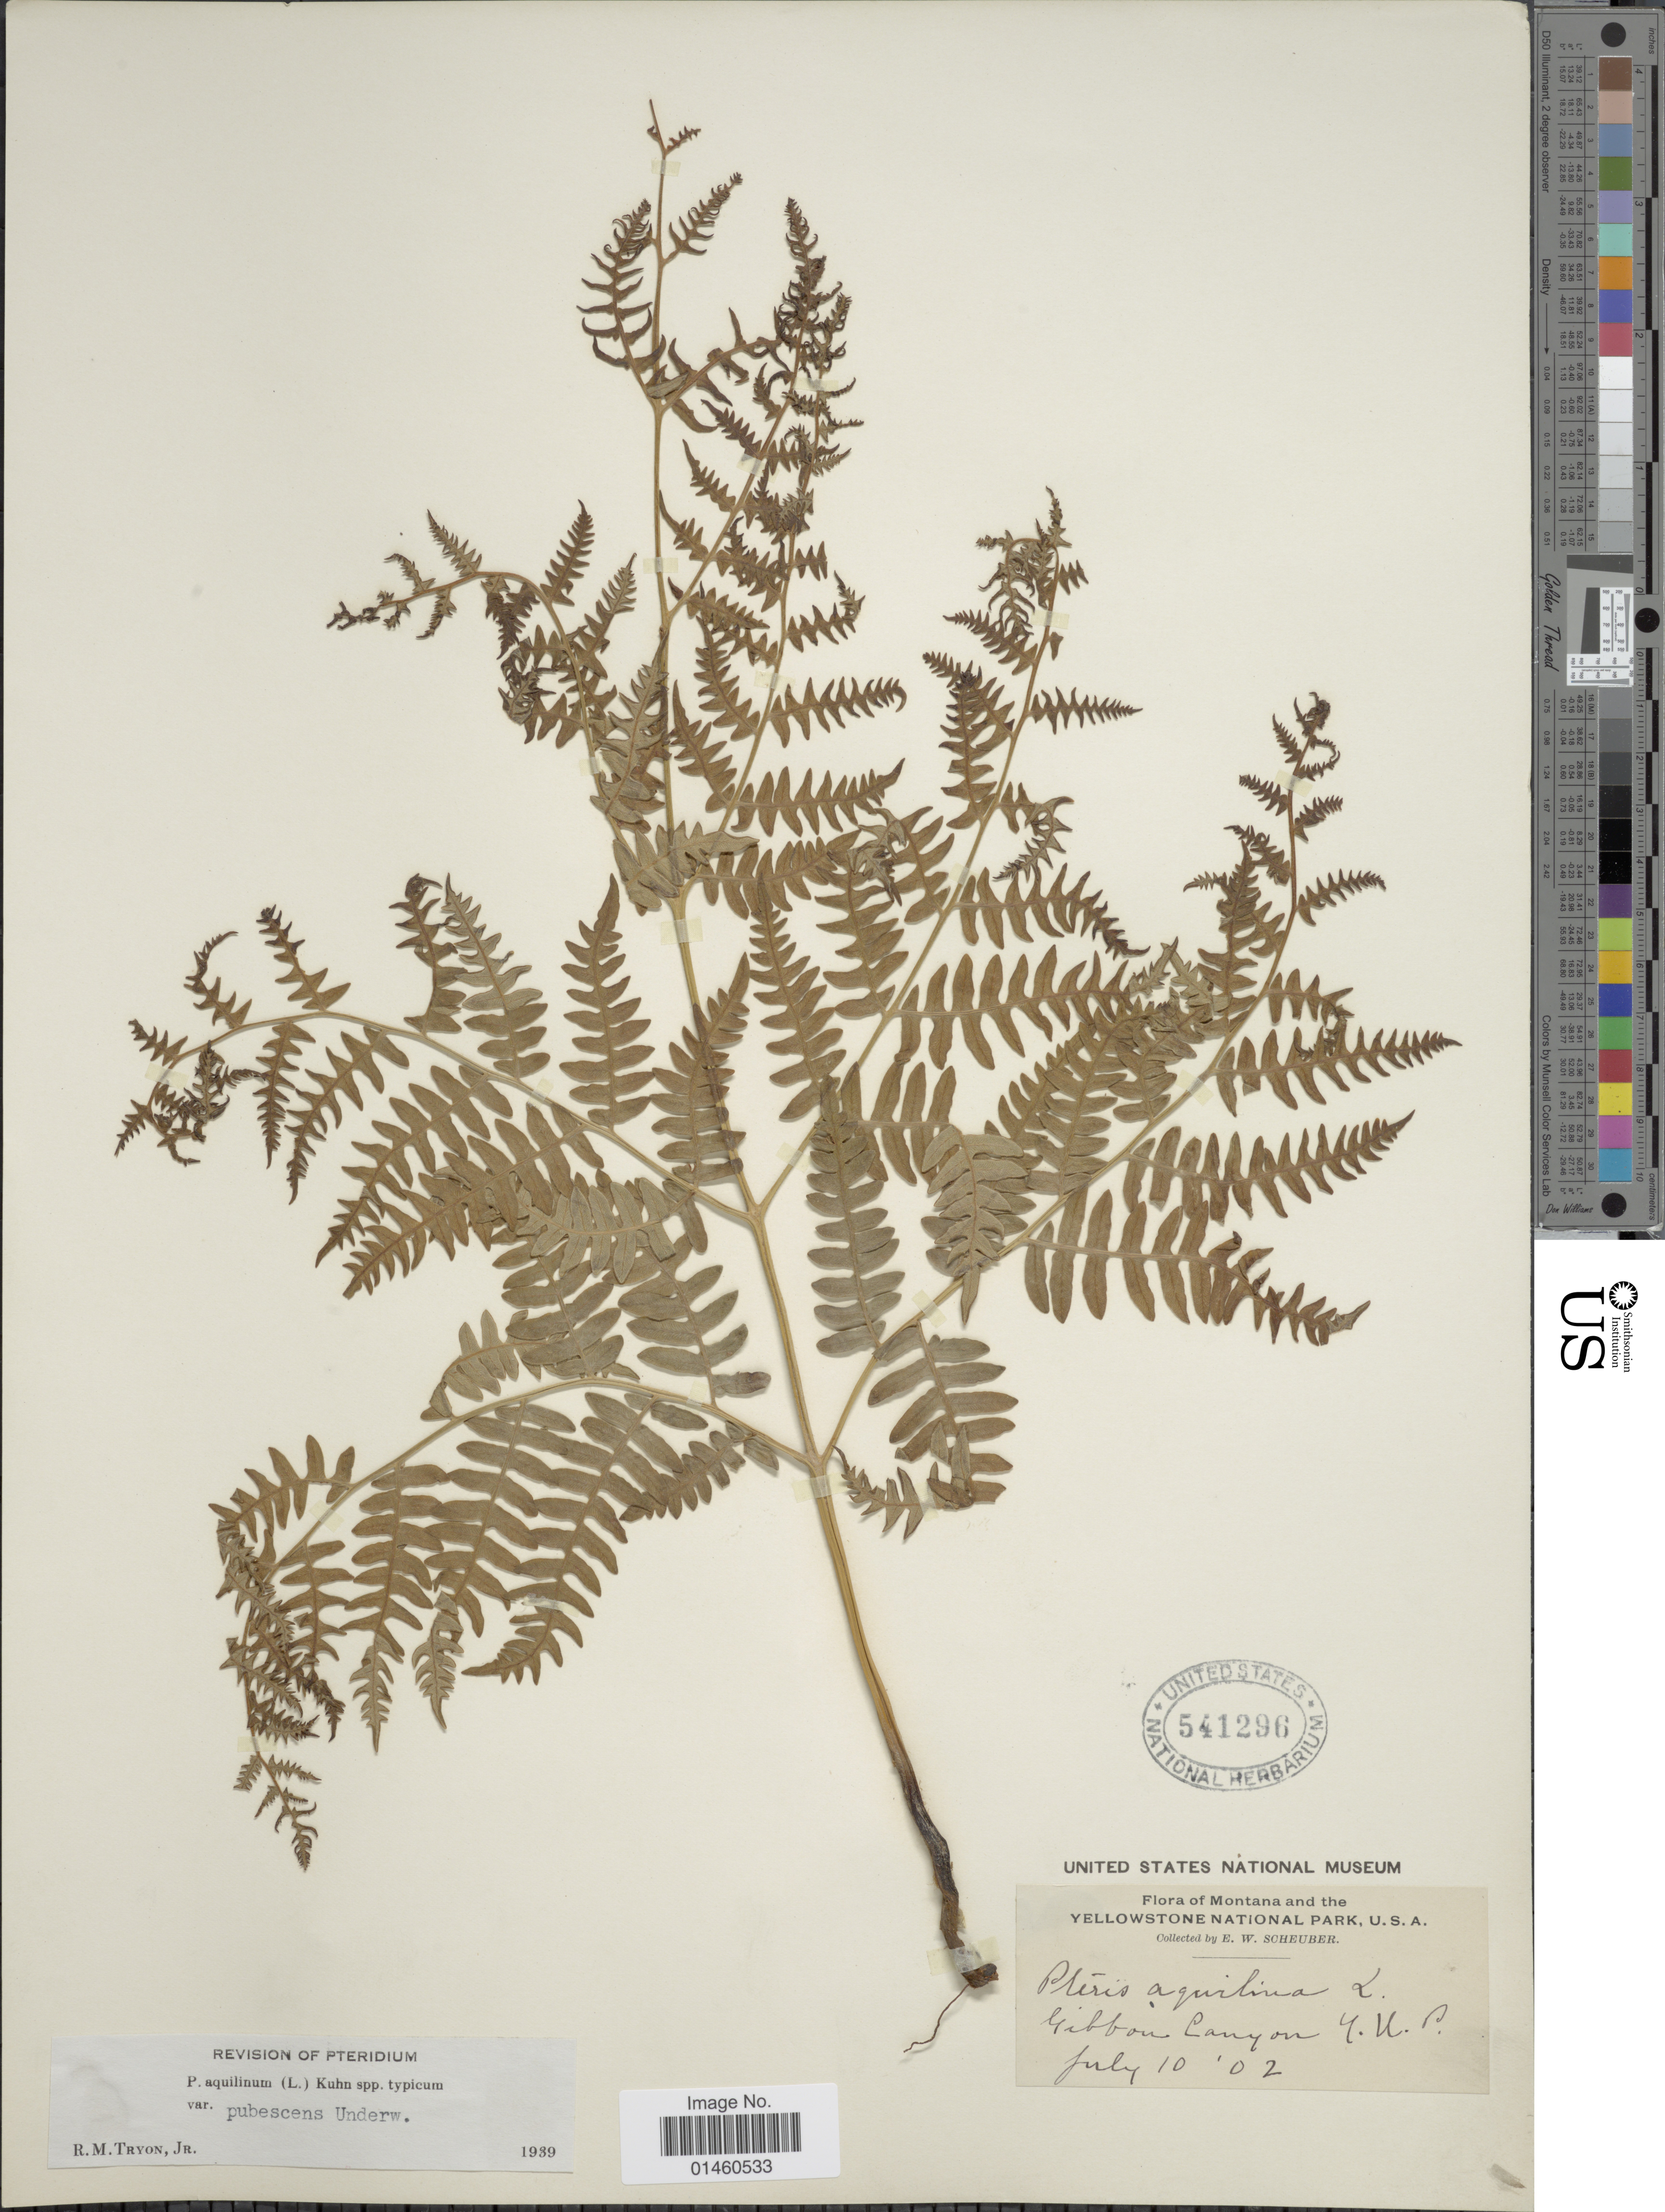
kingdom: Plantae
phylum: Tracheophyta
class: Polypodiopsida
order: Polypodiales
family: Dennstaedtiaceae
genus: Pteridium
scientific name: Pteridium pubescens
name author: (Underw.) Christenh.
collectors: E. Scheuber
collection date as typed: Transcribed d/m/y: 10/7/2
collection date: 1902-07-10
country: United States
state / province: Wyoming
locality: Yellowstone Park, Gibbon Canyon, Y.N.P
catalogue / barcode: US 541296